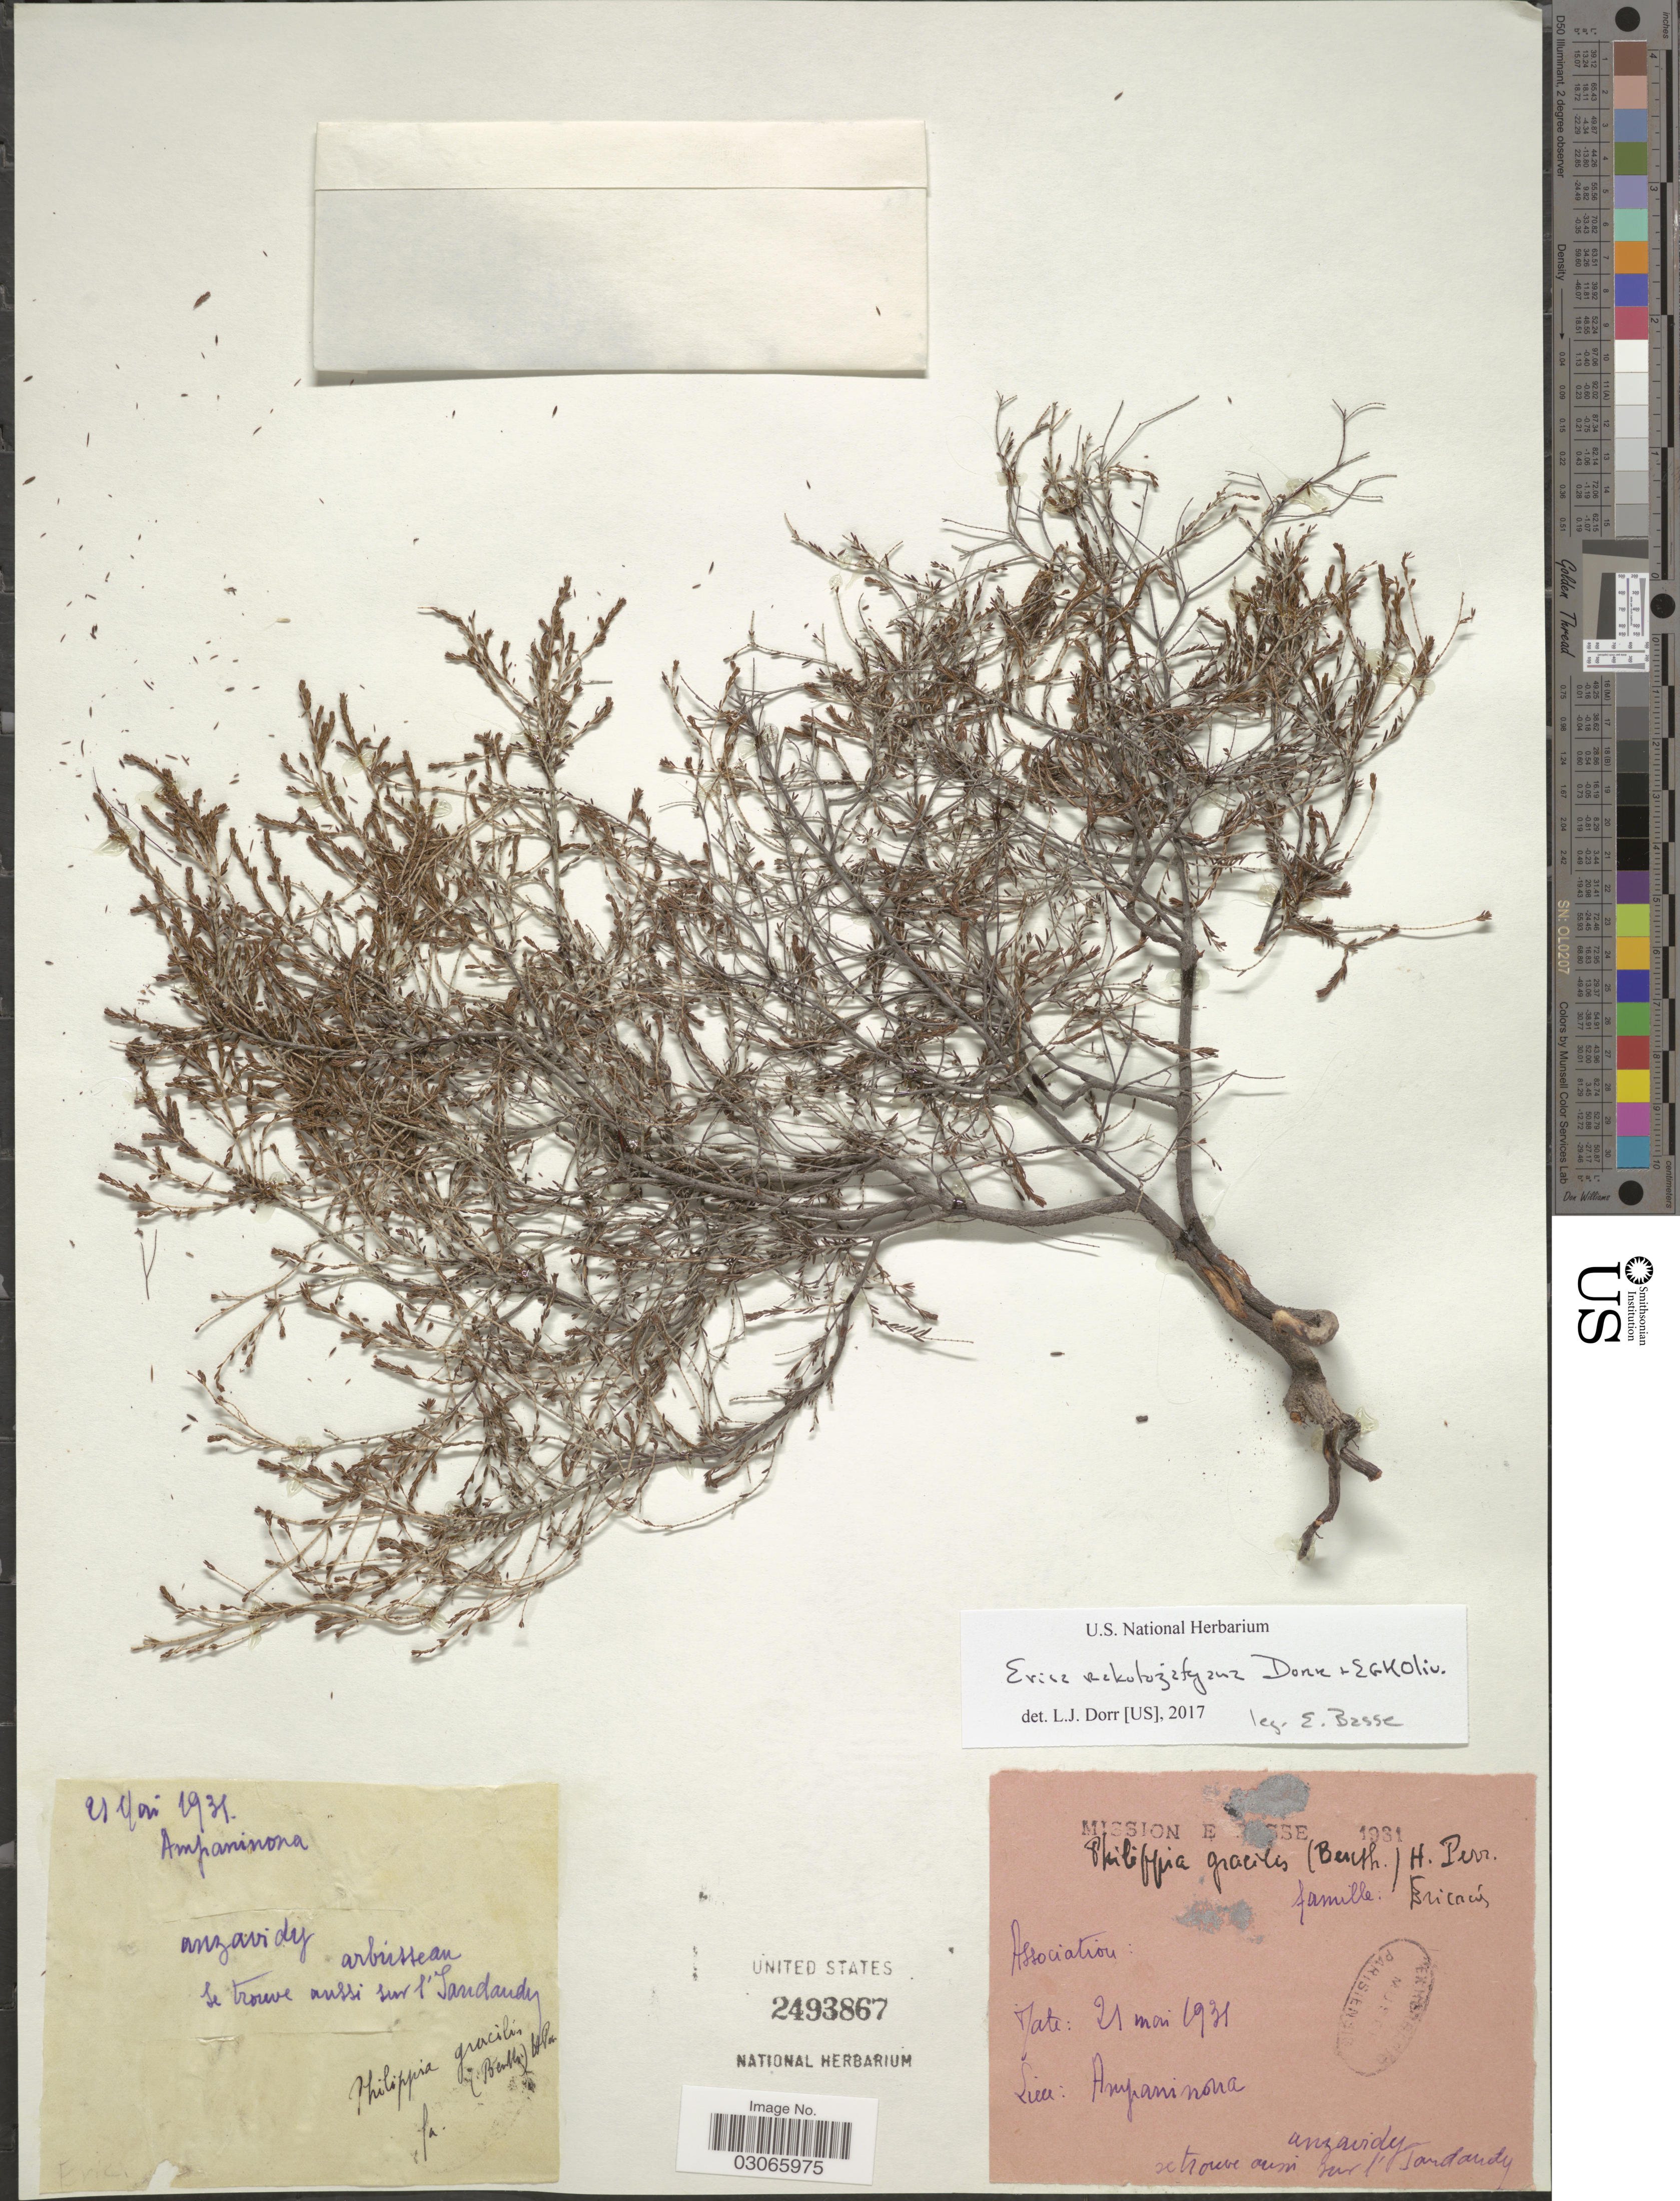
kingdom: Plantae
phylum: Tracheophyta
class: Magnoliopsida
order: Ericales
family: Ericaceae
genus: Erica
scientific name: Erica rakotozafyana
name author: Dorr & E.G.H. Oliv.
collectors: E. Basse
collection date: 1931-05-21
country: Madagascar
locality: Ampaninona anzavidy se trouve aussi sur l'Tandandy.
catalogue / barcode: US 2493867